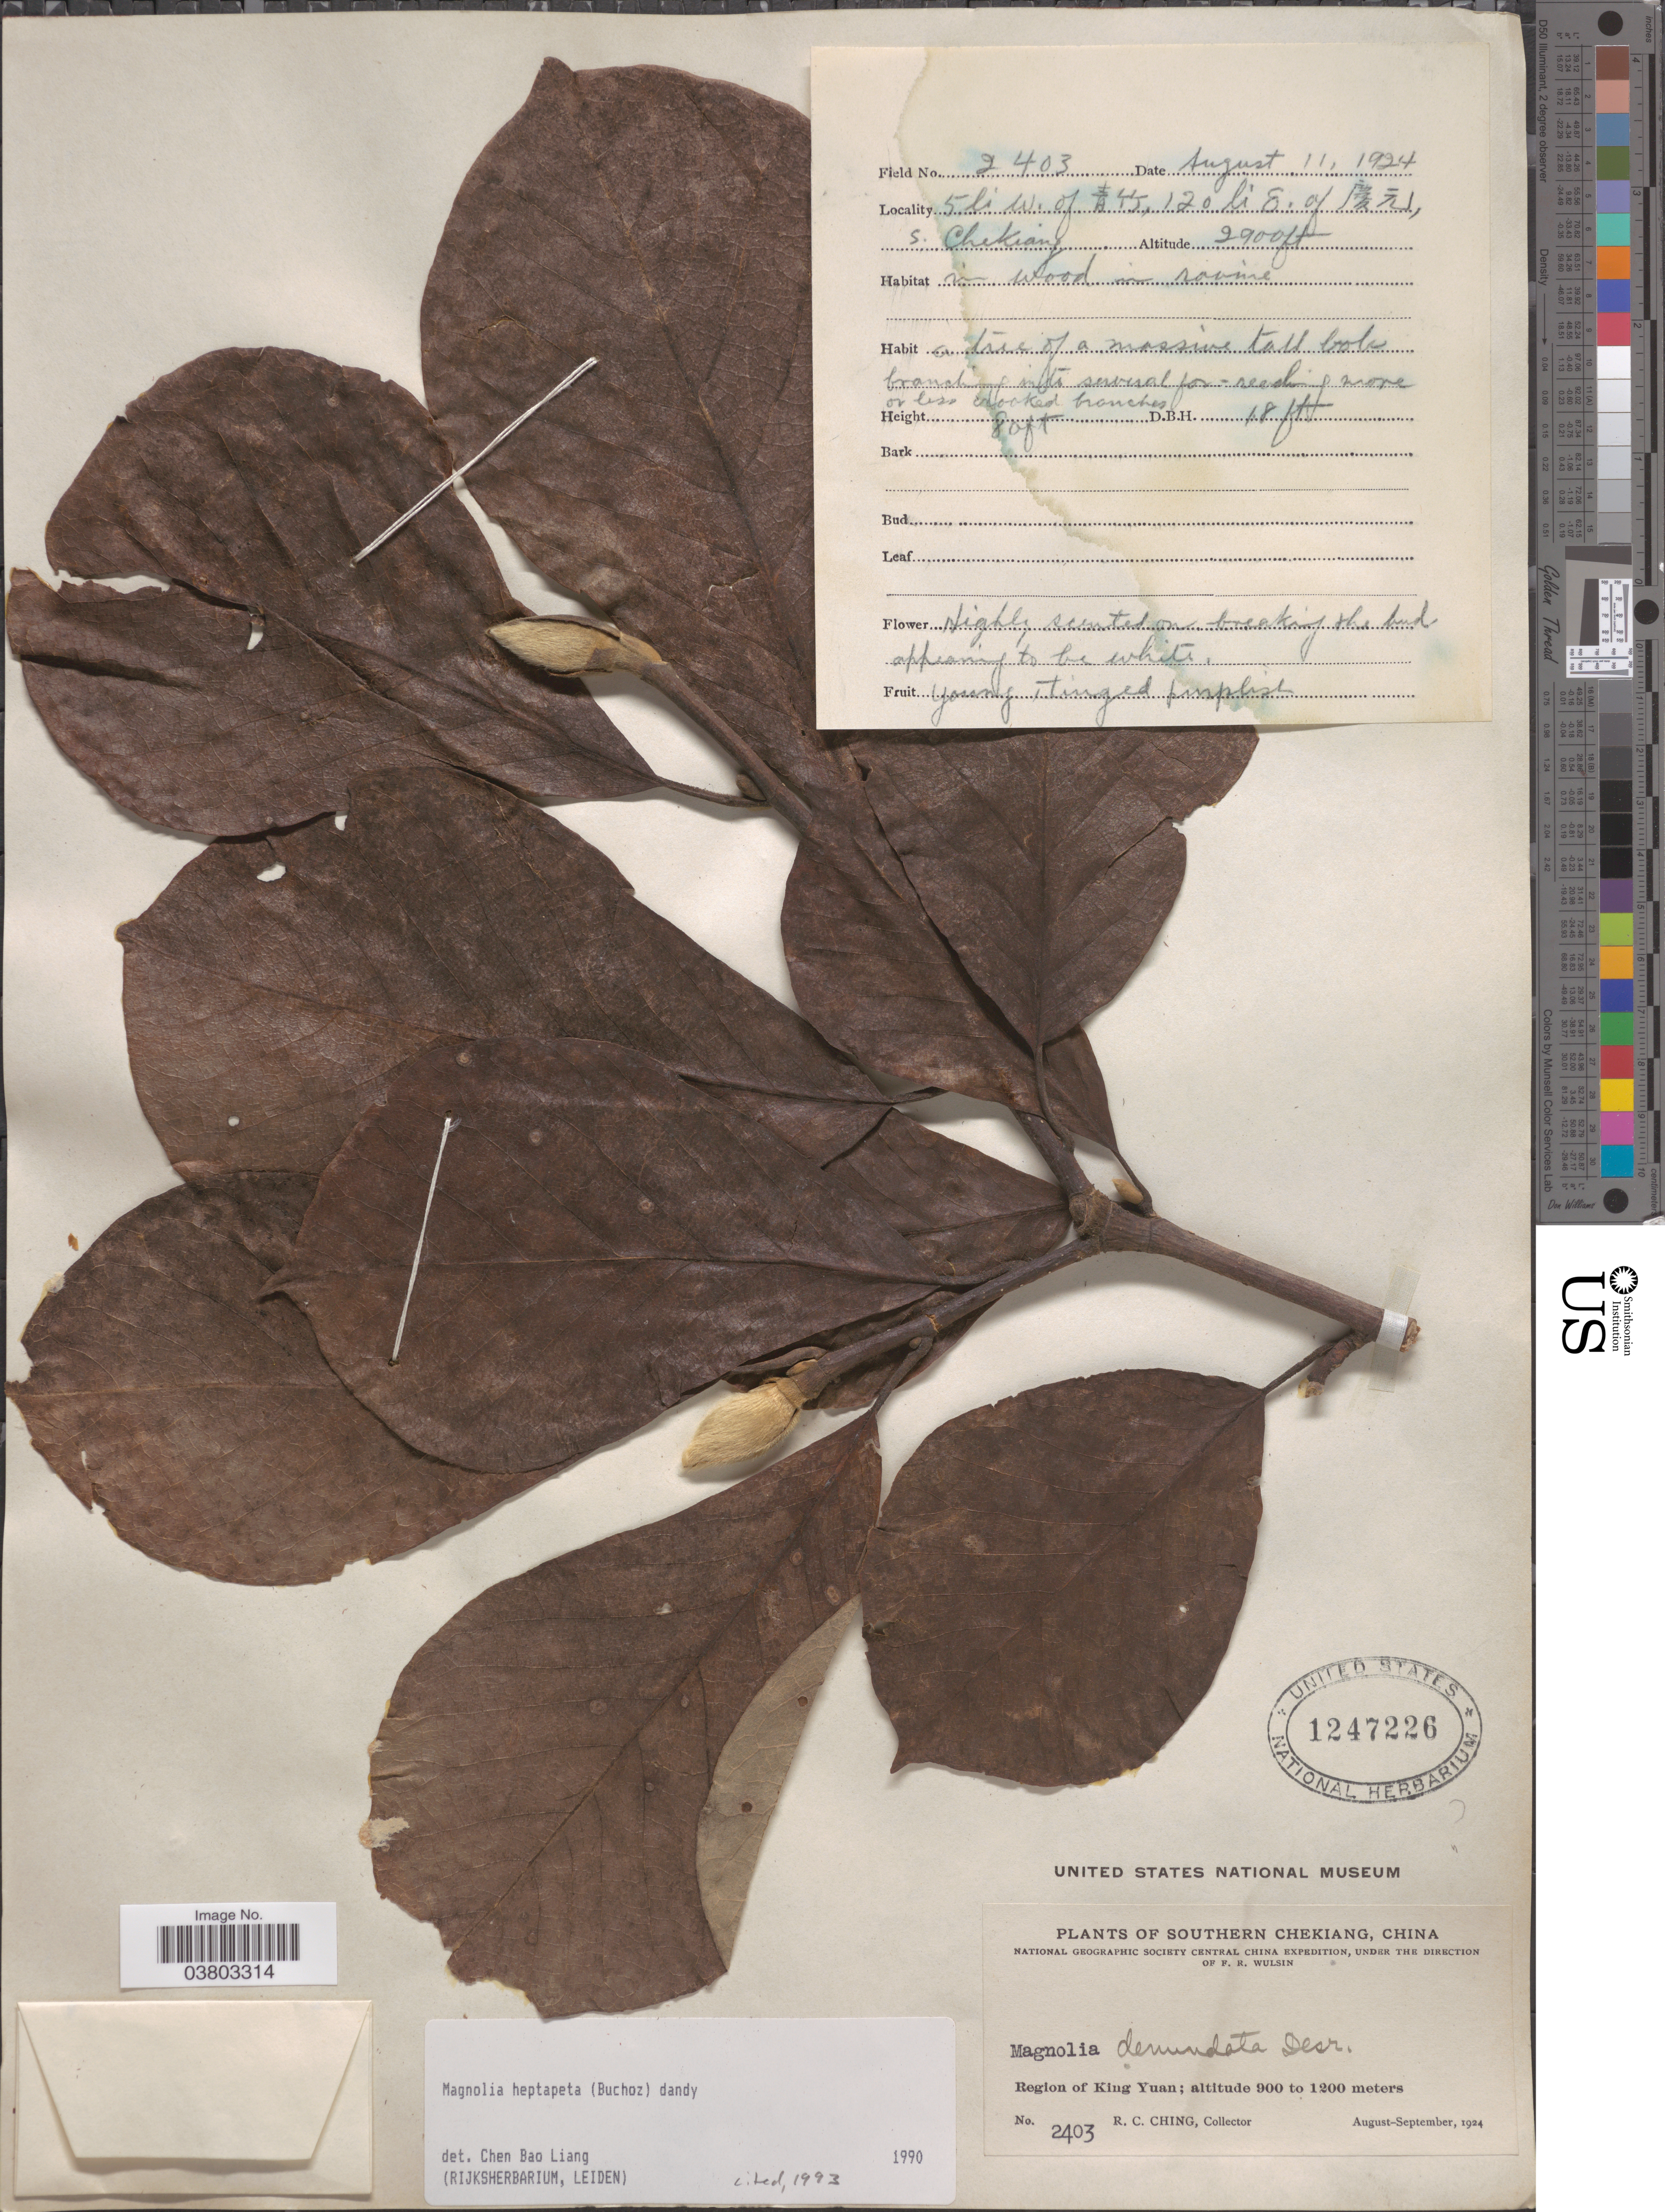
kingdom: Plantae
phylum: Tracheophyta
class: Magnoliopsida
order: Magnoliales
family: Magnoliaceae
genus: Magnolia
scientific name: Magnolia heptapeta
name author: (Buc'hoz) Dandy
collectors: R. C. Ching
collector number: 2403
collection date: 1924-08-11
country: China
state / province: Zhejiang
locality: Southern Chekiang. Region of King Yuan. 5 li W. of X, 120 li E. of X, S. Chekiang.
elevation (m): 900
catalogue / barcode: US 1247226